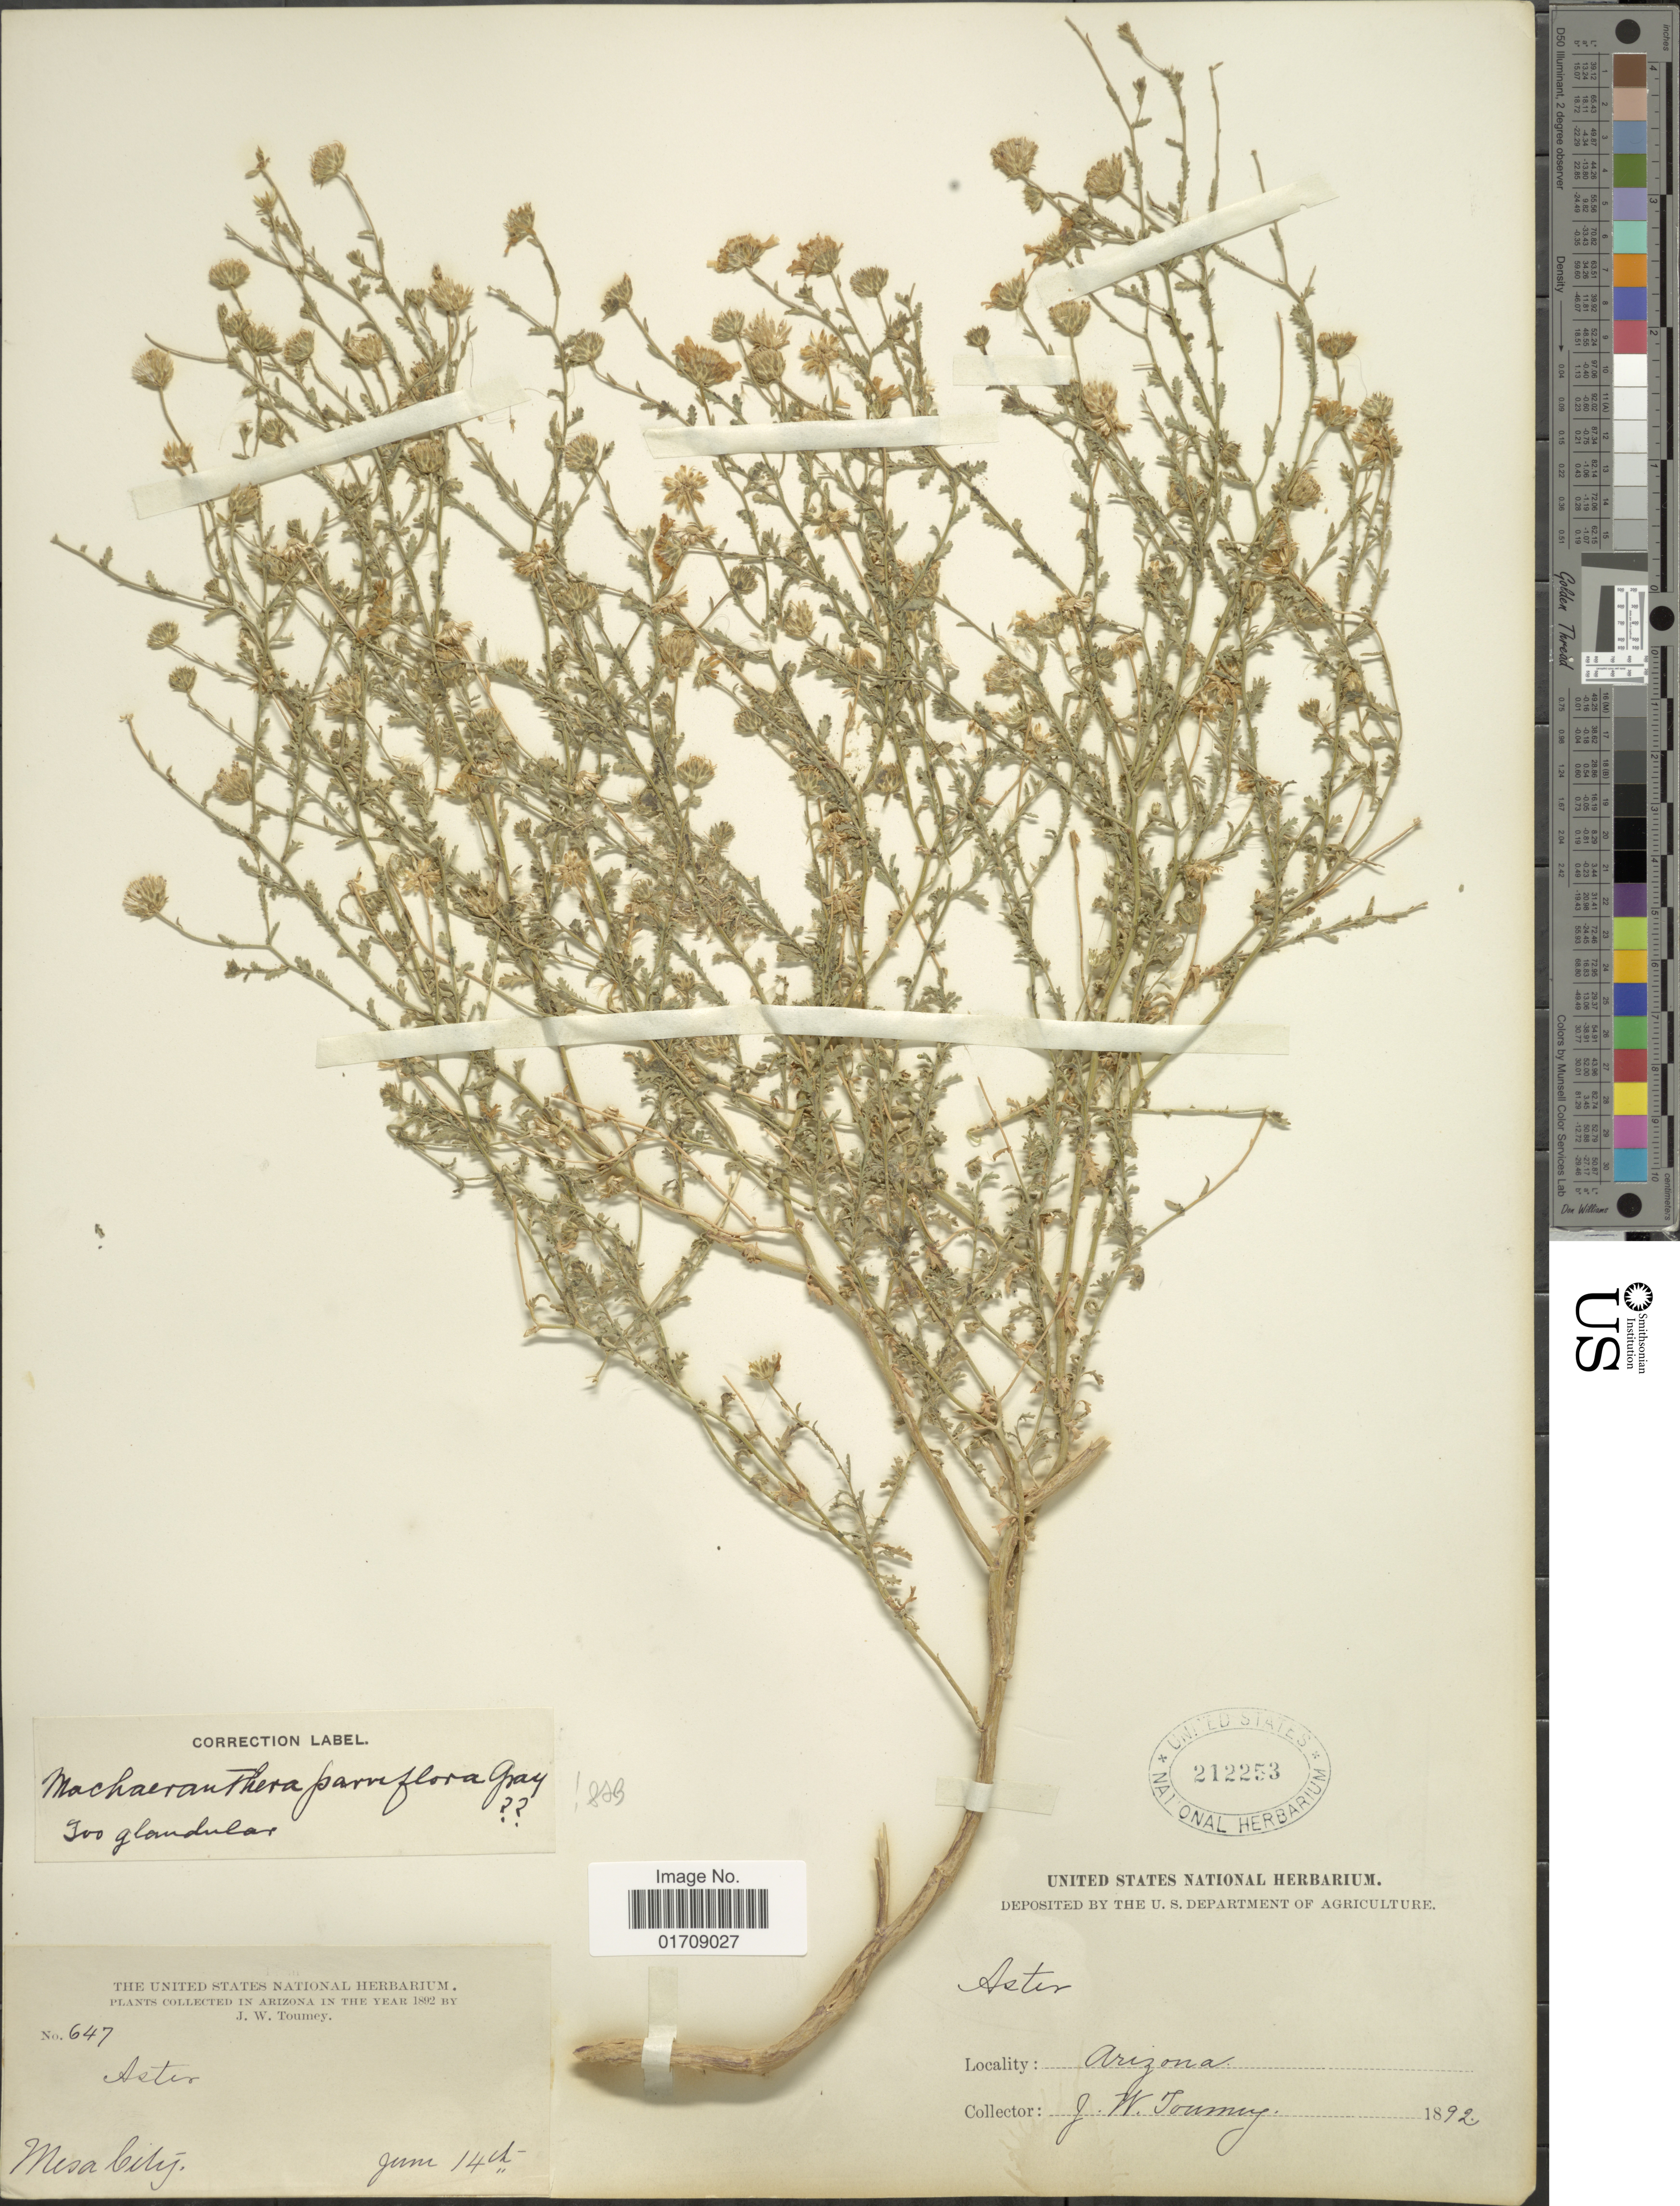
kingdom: Plantae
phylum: Tracheophyta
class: Magnoliopsida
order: Asterales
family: Asteraceae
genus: Machaeranthera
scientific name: Machaeranthera parviflora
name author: A. Gray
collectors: J. W. Toumey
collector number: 647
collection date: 1892-06-14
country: United States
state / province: Arizona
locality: Mesa City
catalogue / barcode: US 212253